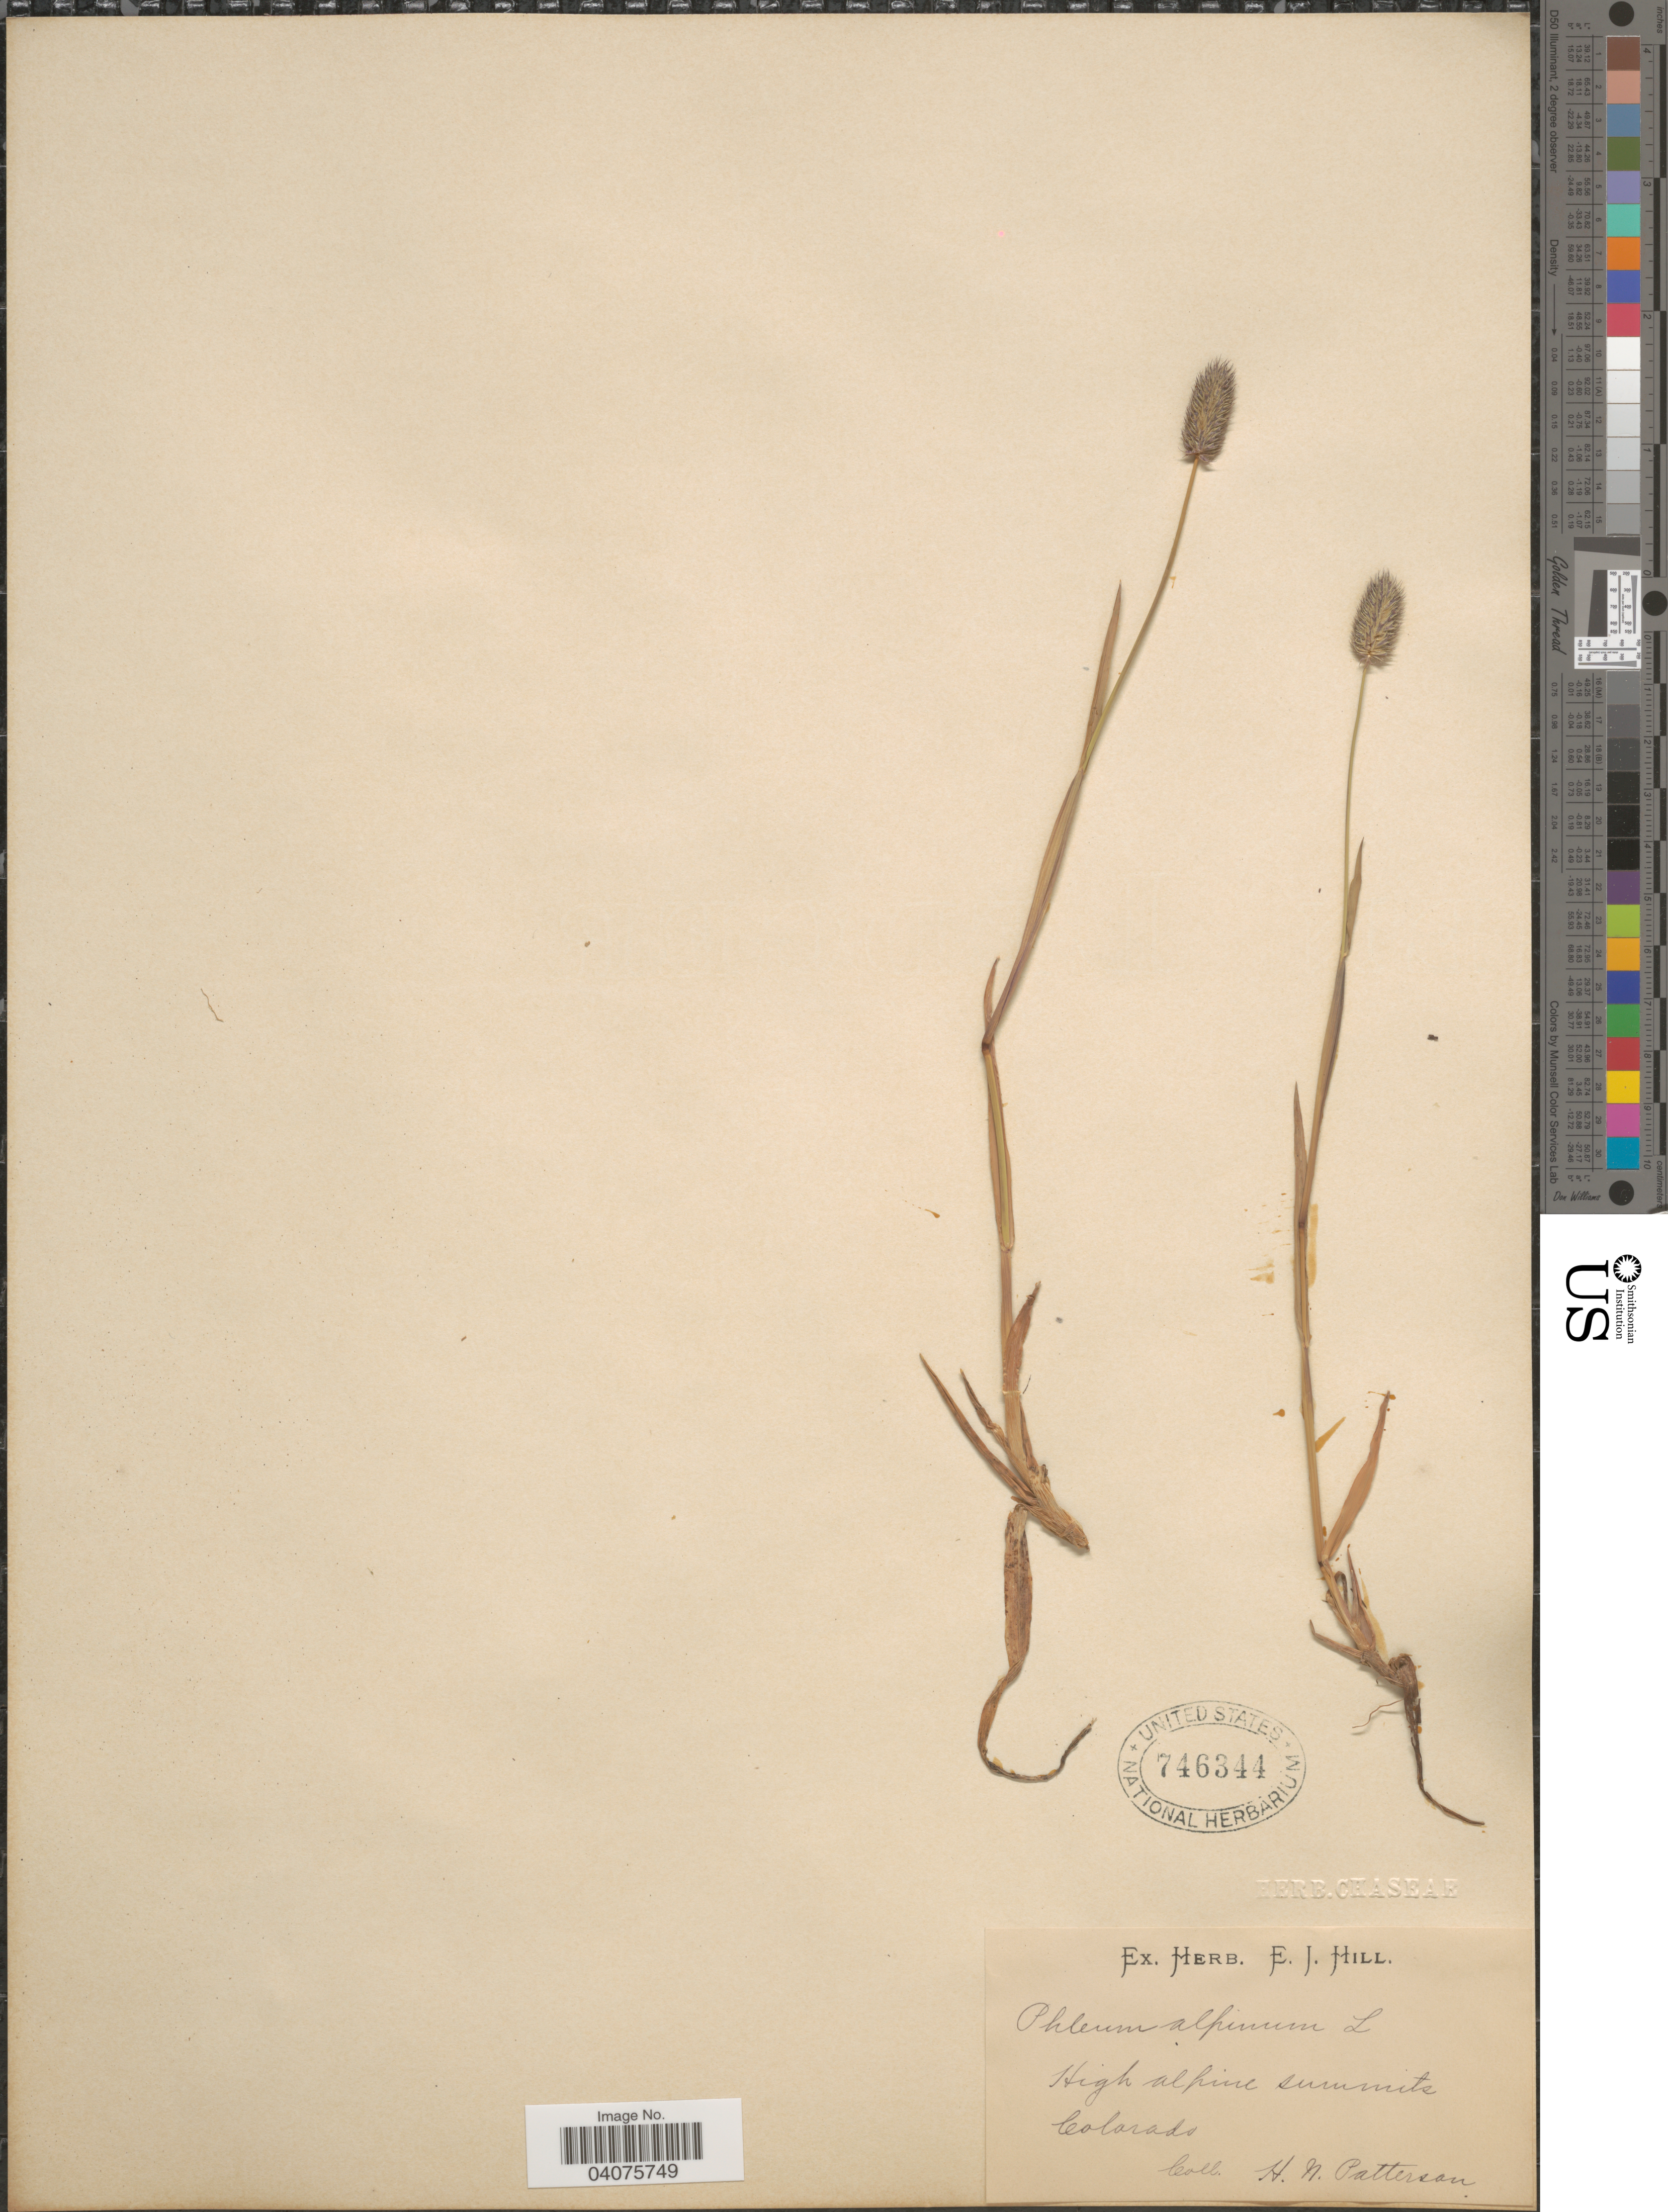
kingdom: Plantae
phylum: Tracheophyta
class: Liliopsida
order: Poales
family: Poaceae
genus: Phleum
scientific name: Phleum alpinum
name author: L.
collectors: H. N. Patterson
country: United States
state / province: Colorado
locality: High alpine summits.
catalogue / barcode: US 746344